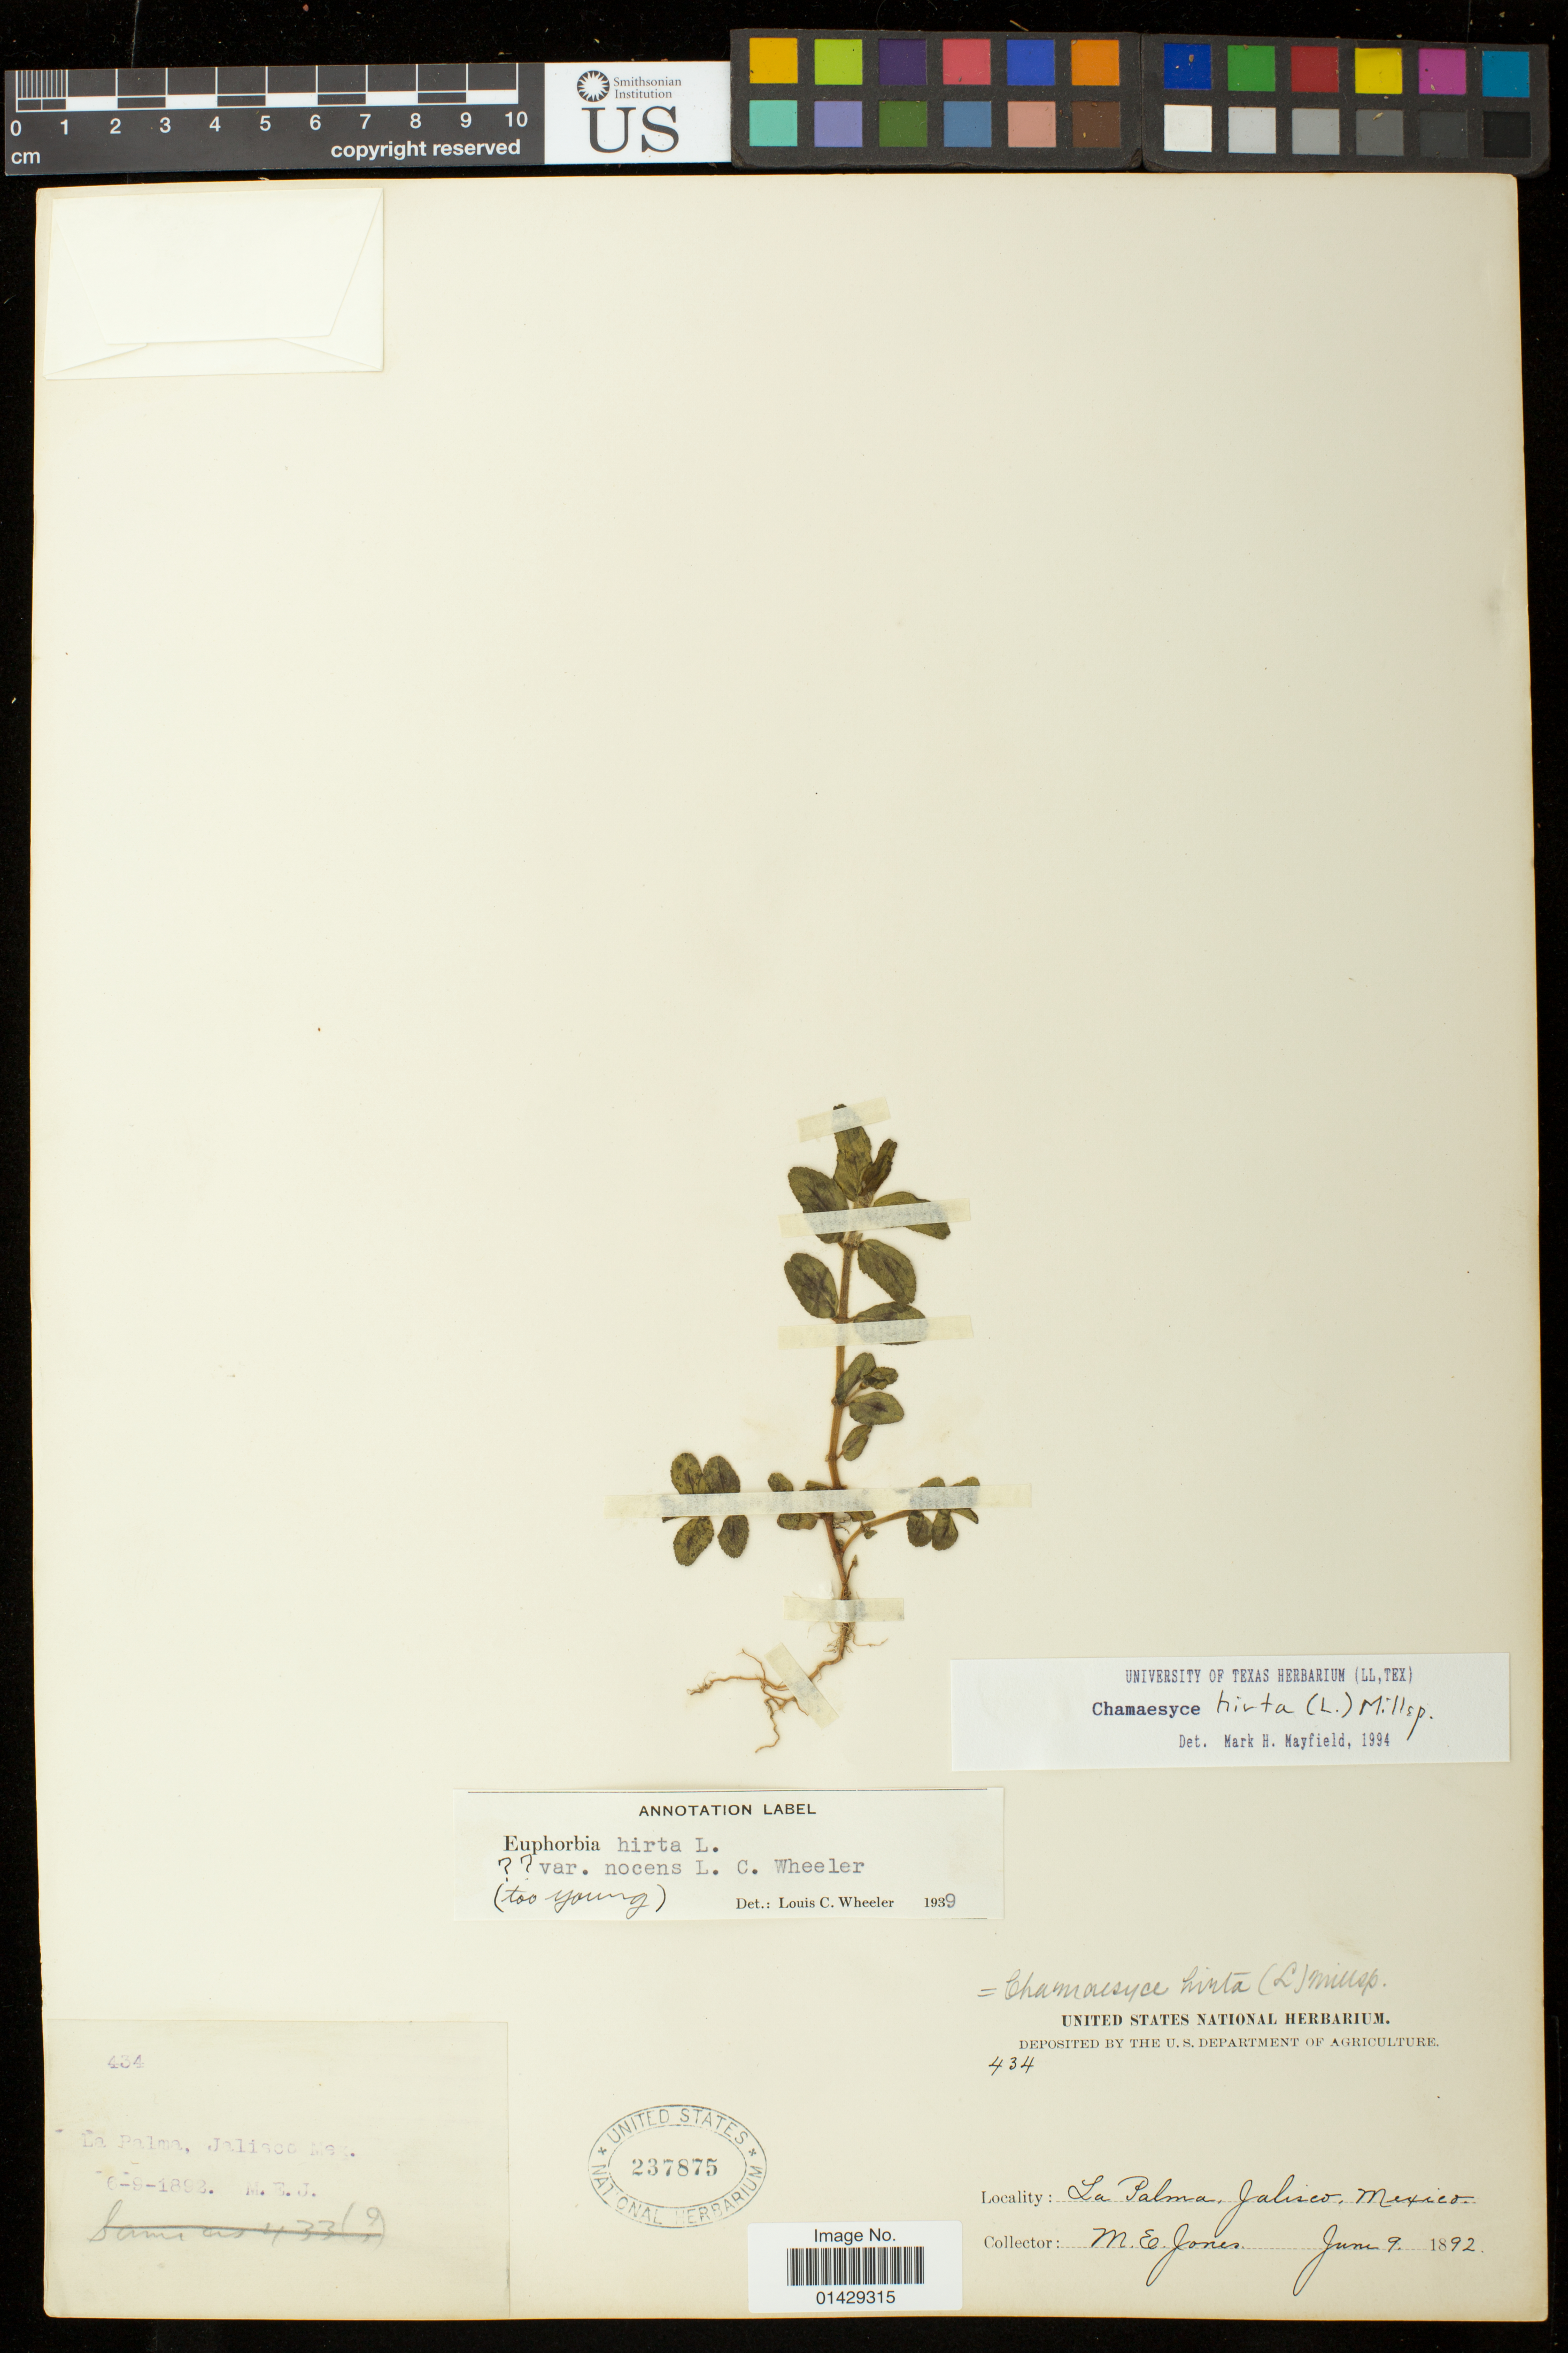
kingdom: Plantae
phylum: Tracheophyta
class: Magnoliopsida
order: Malpighiales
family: Euphorbiaceae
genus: Euphorbia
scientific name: Euphorbia hirta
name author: L.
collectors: M. E. Jones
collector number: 434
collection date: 1892-06-09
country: Mexico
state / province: Jalisco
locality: La Palma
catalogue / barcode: US 237875